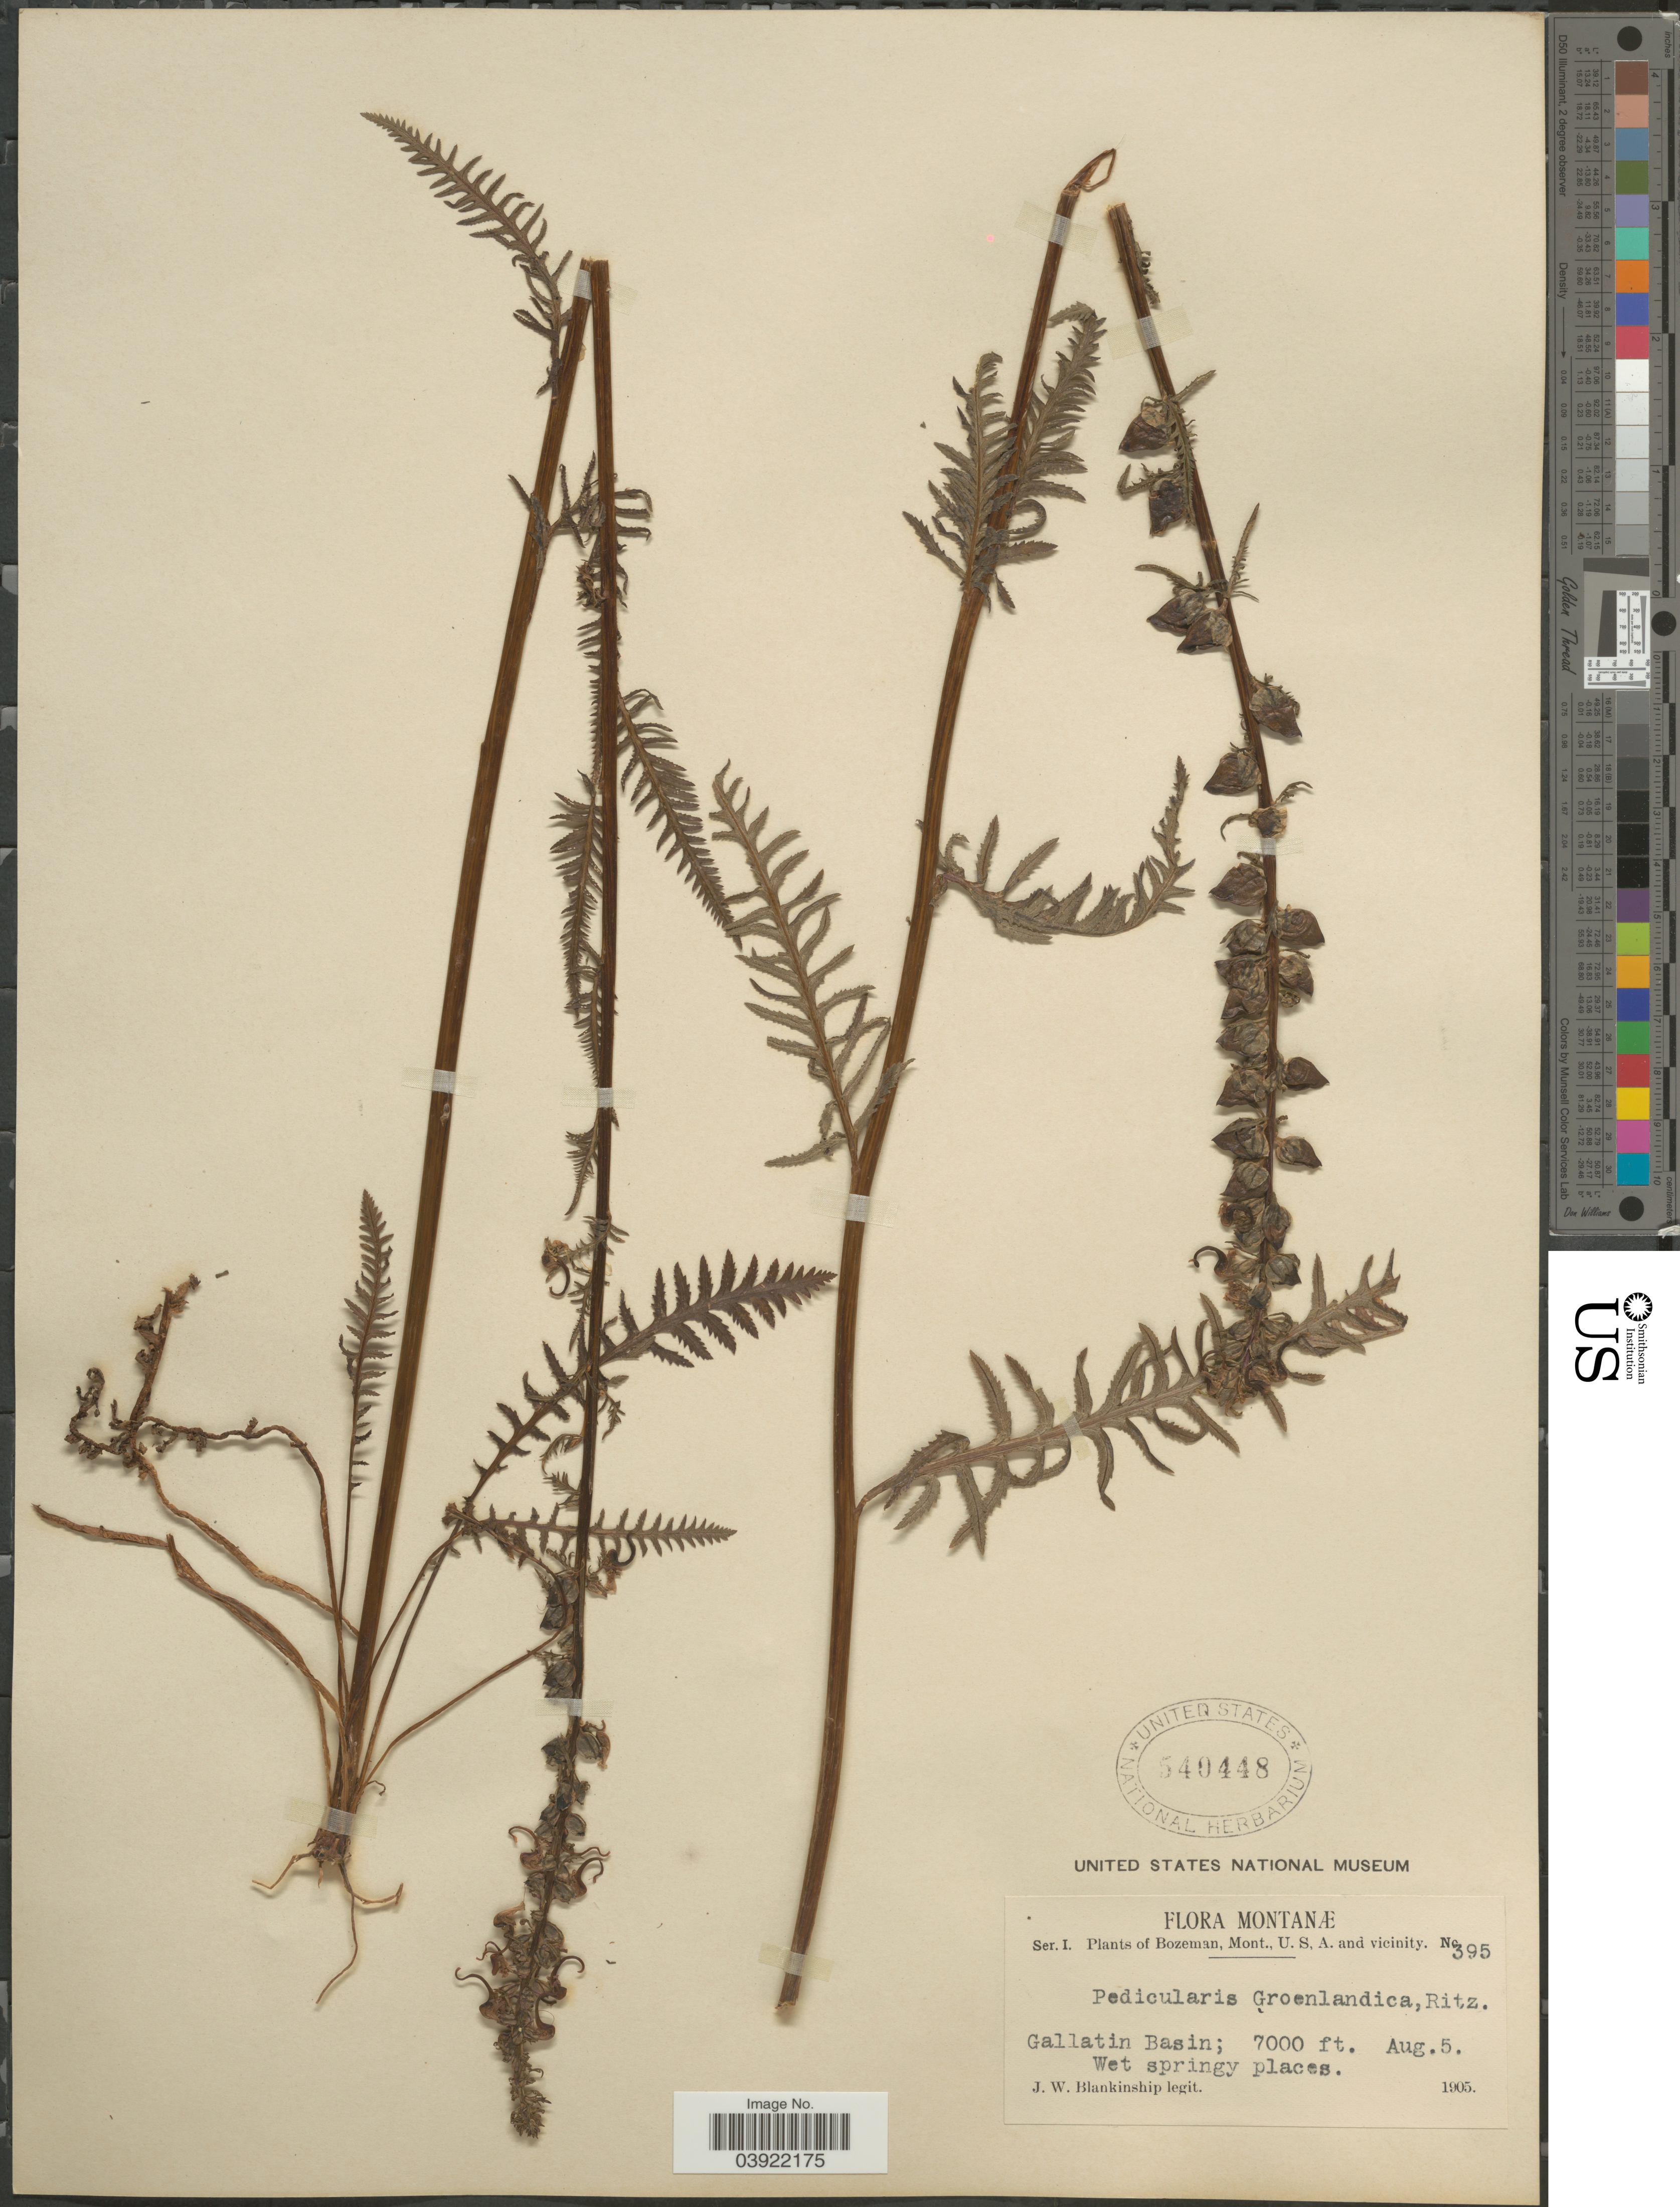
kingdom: Plantae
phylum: Tracheophyta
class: Magnoliopsida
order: Lamiales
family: Orobanchaceae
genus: Pedicularis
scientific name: Pedicularis groenlandica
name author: Retz.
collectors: J. W. Blankinship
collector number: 395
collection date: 1905-08-05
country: United States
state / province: Montana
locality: Montanae. Bozeman, Mont., U. S, A. and vicinity. Gallatin Basin; Wet springy places.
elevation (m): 2134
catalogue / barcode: US 540448